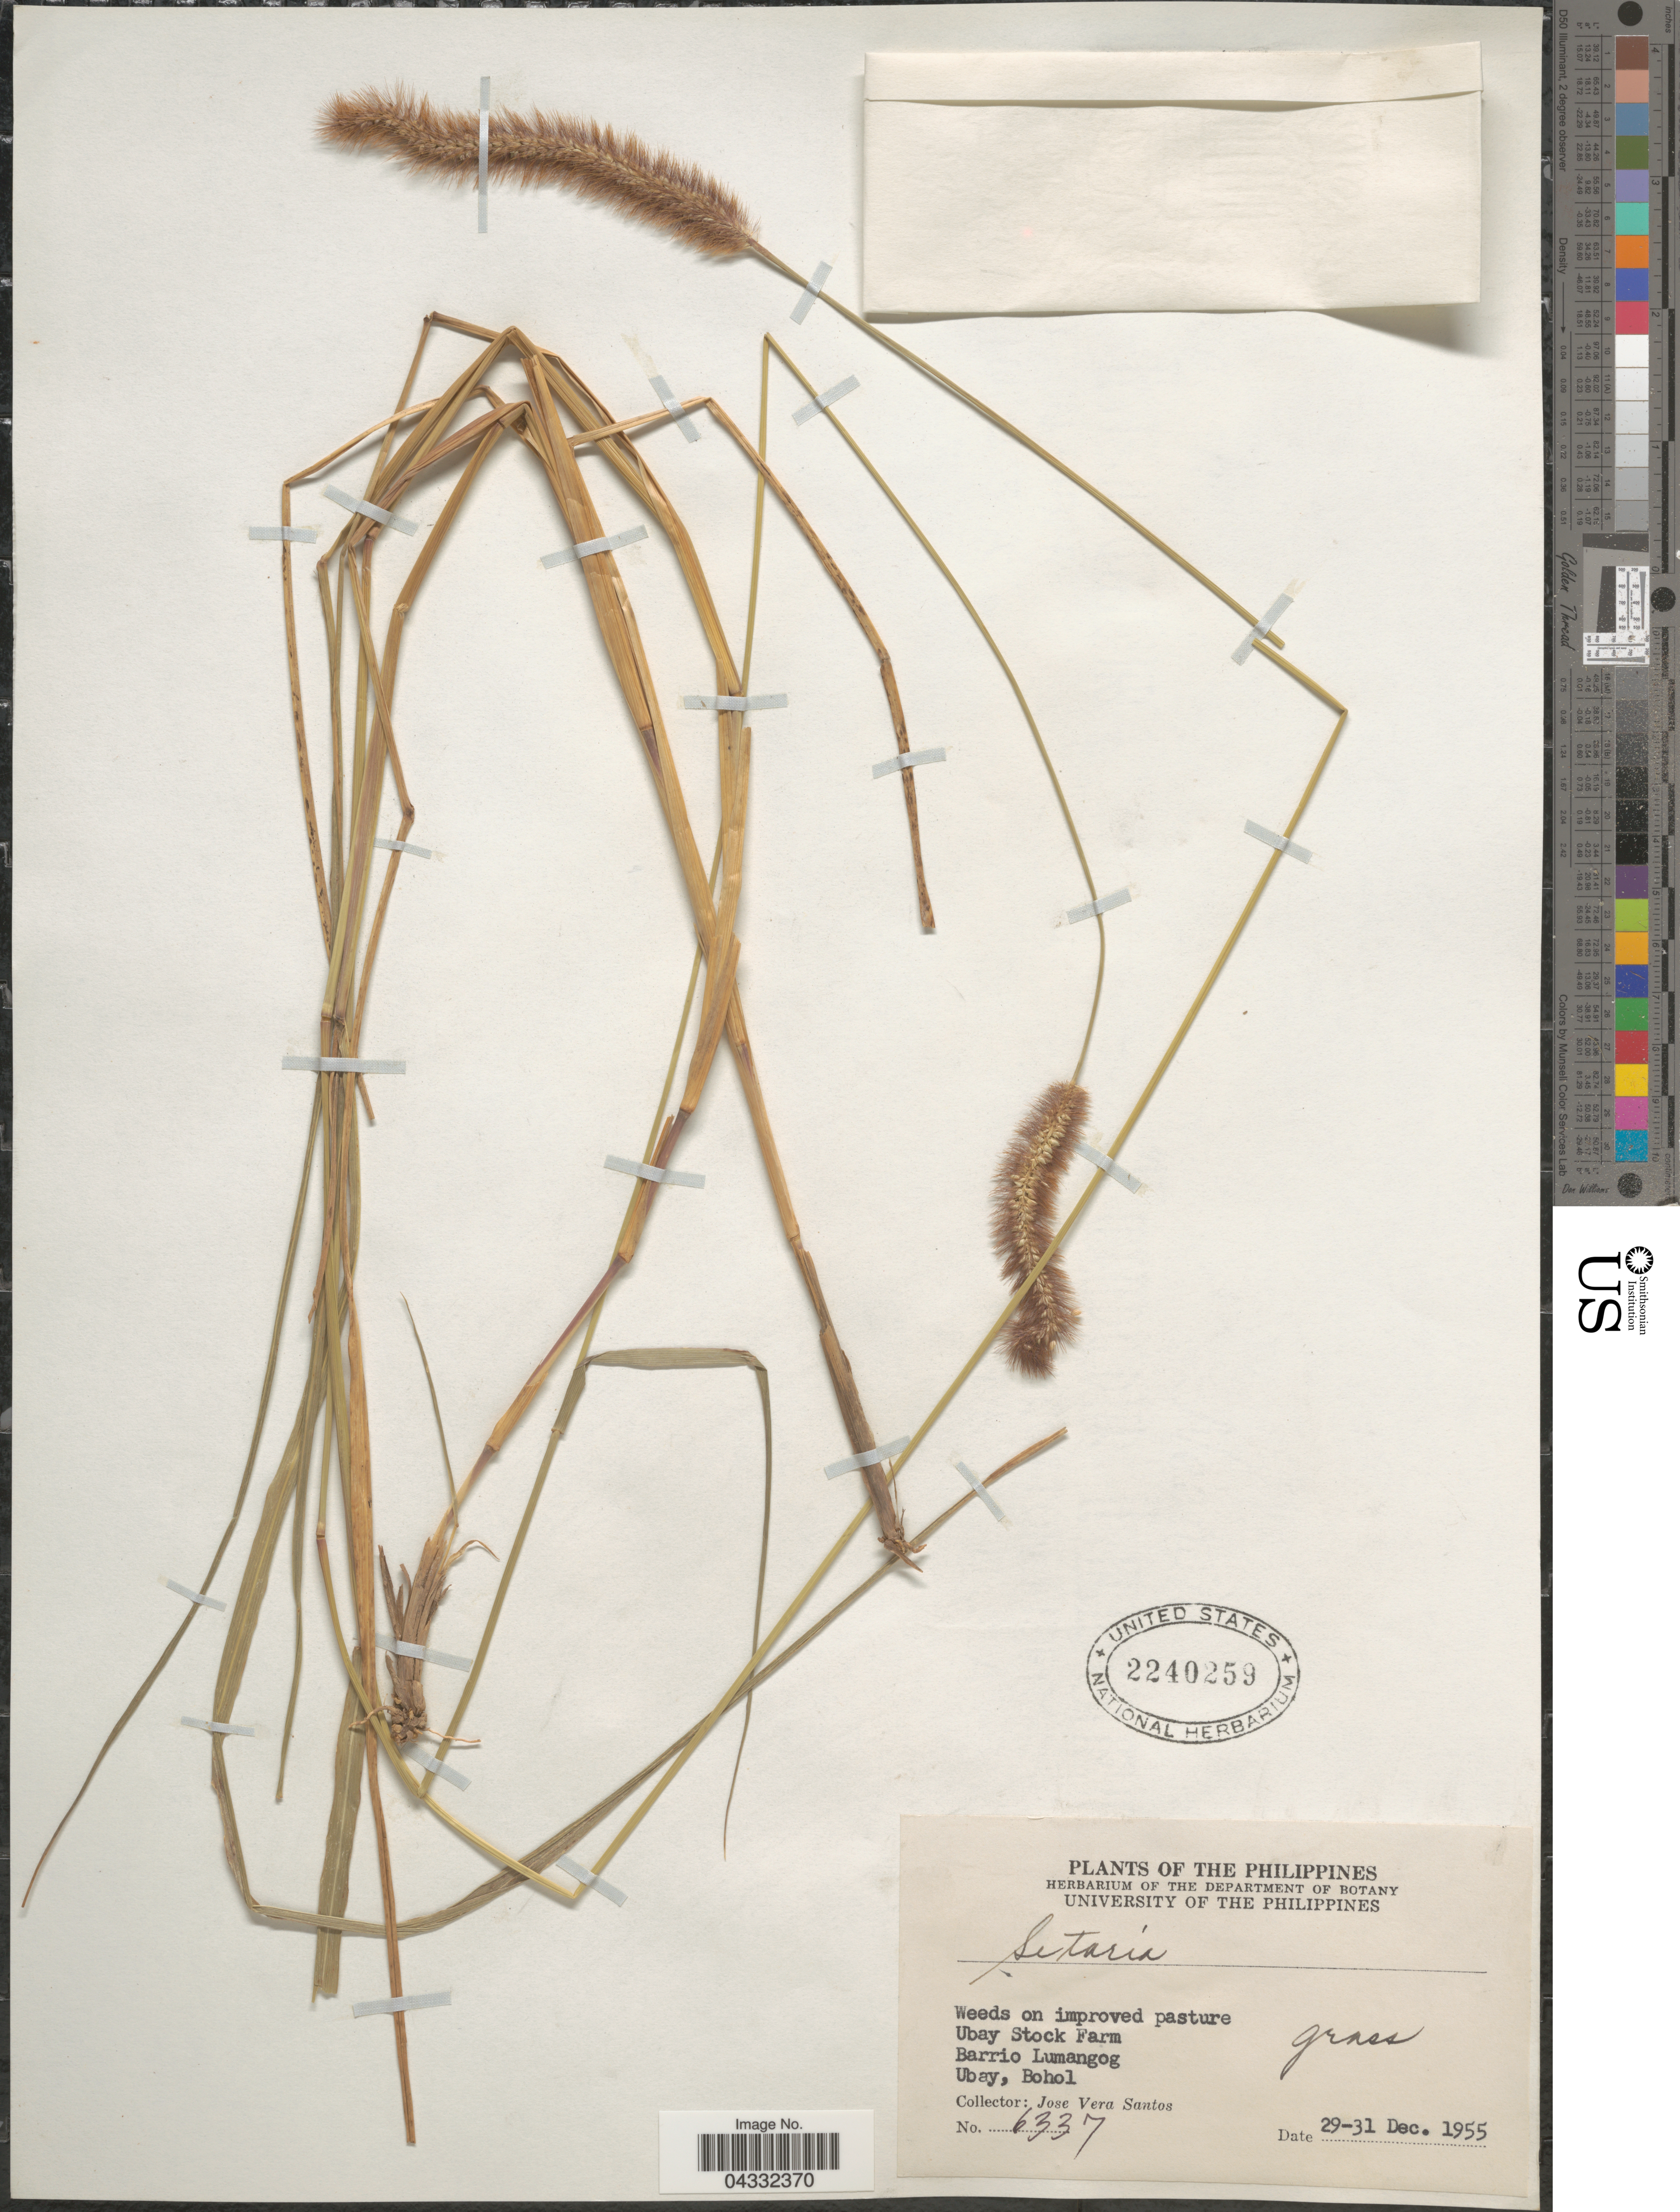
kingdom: Plantae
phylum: Tracheophyta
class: Liliopsida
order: Poales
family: Poaceae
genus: Setaria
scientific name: Setaria sp.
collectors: J. V. Santos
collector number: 6337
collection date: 1955-12-29/1955-12-31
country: Philippines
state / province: Central Visayas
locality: Ubay Stock Farm. Barrio Lumangog. Ubay, Bohol.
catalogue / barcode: US 2240259